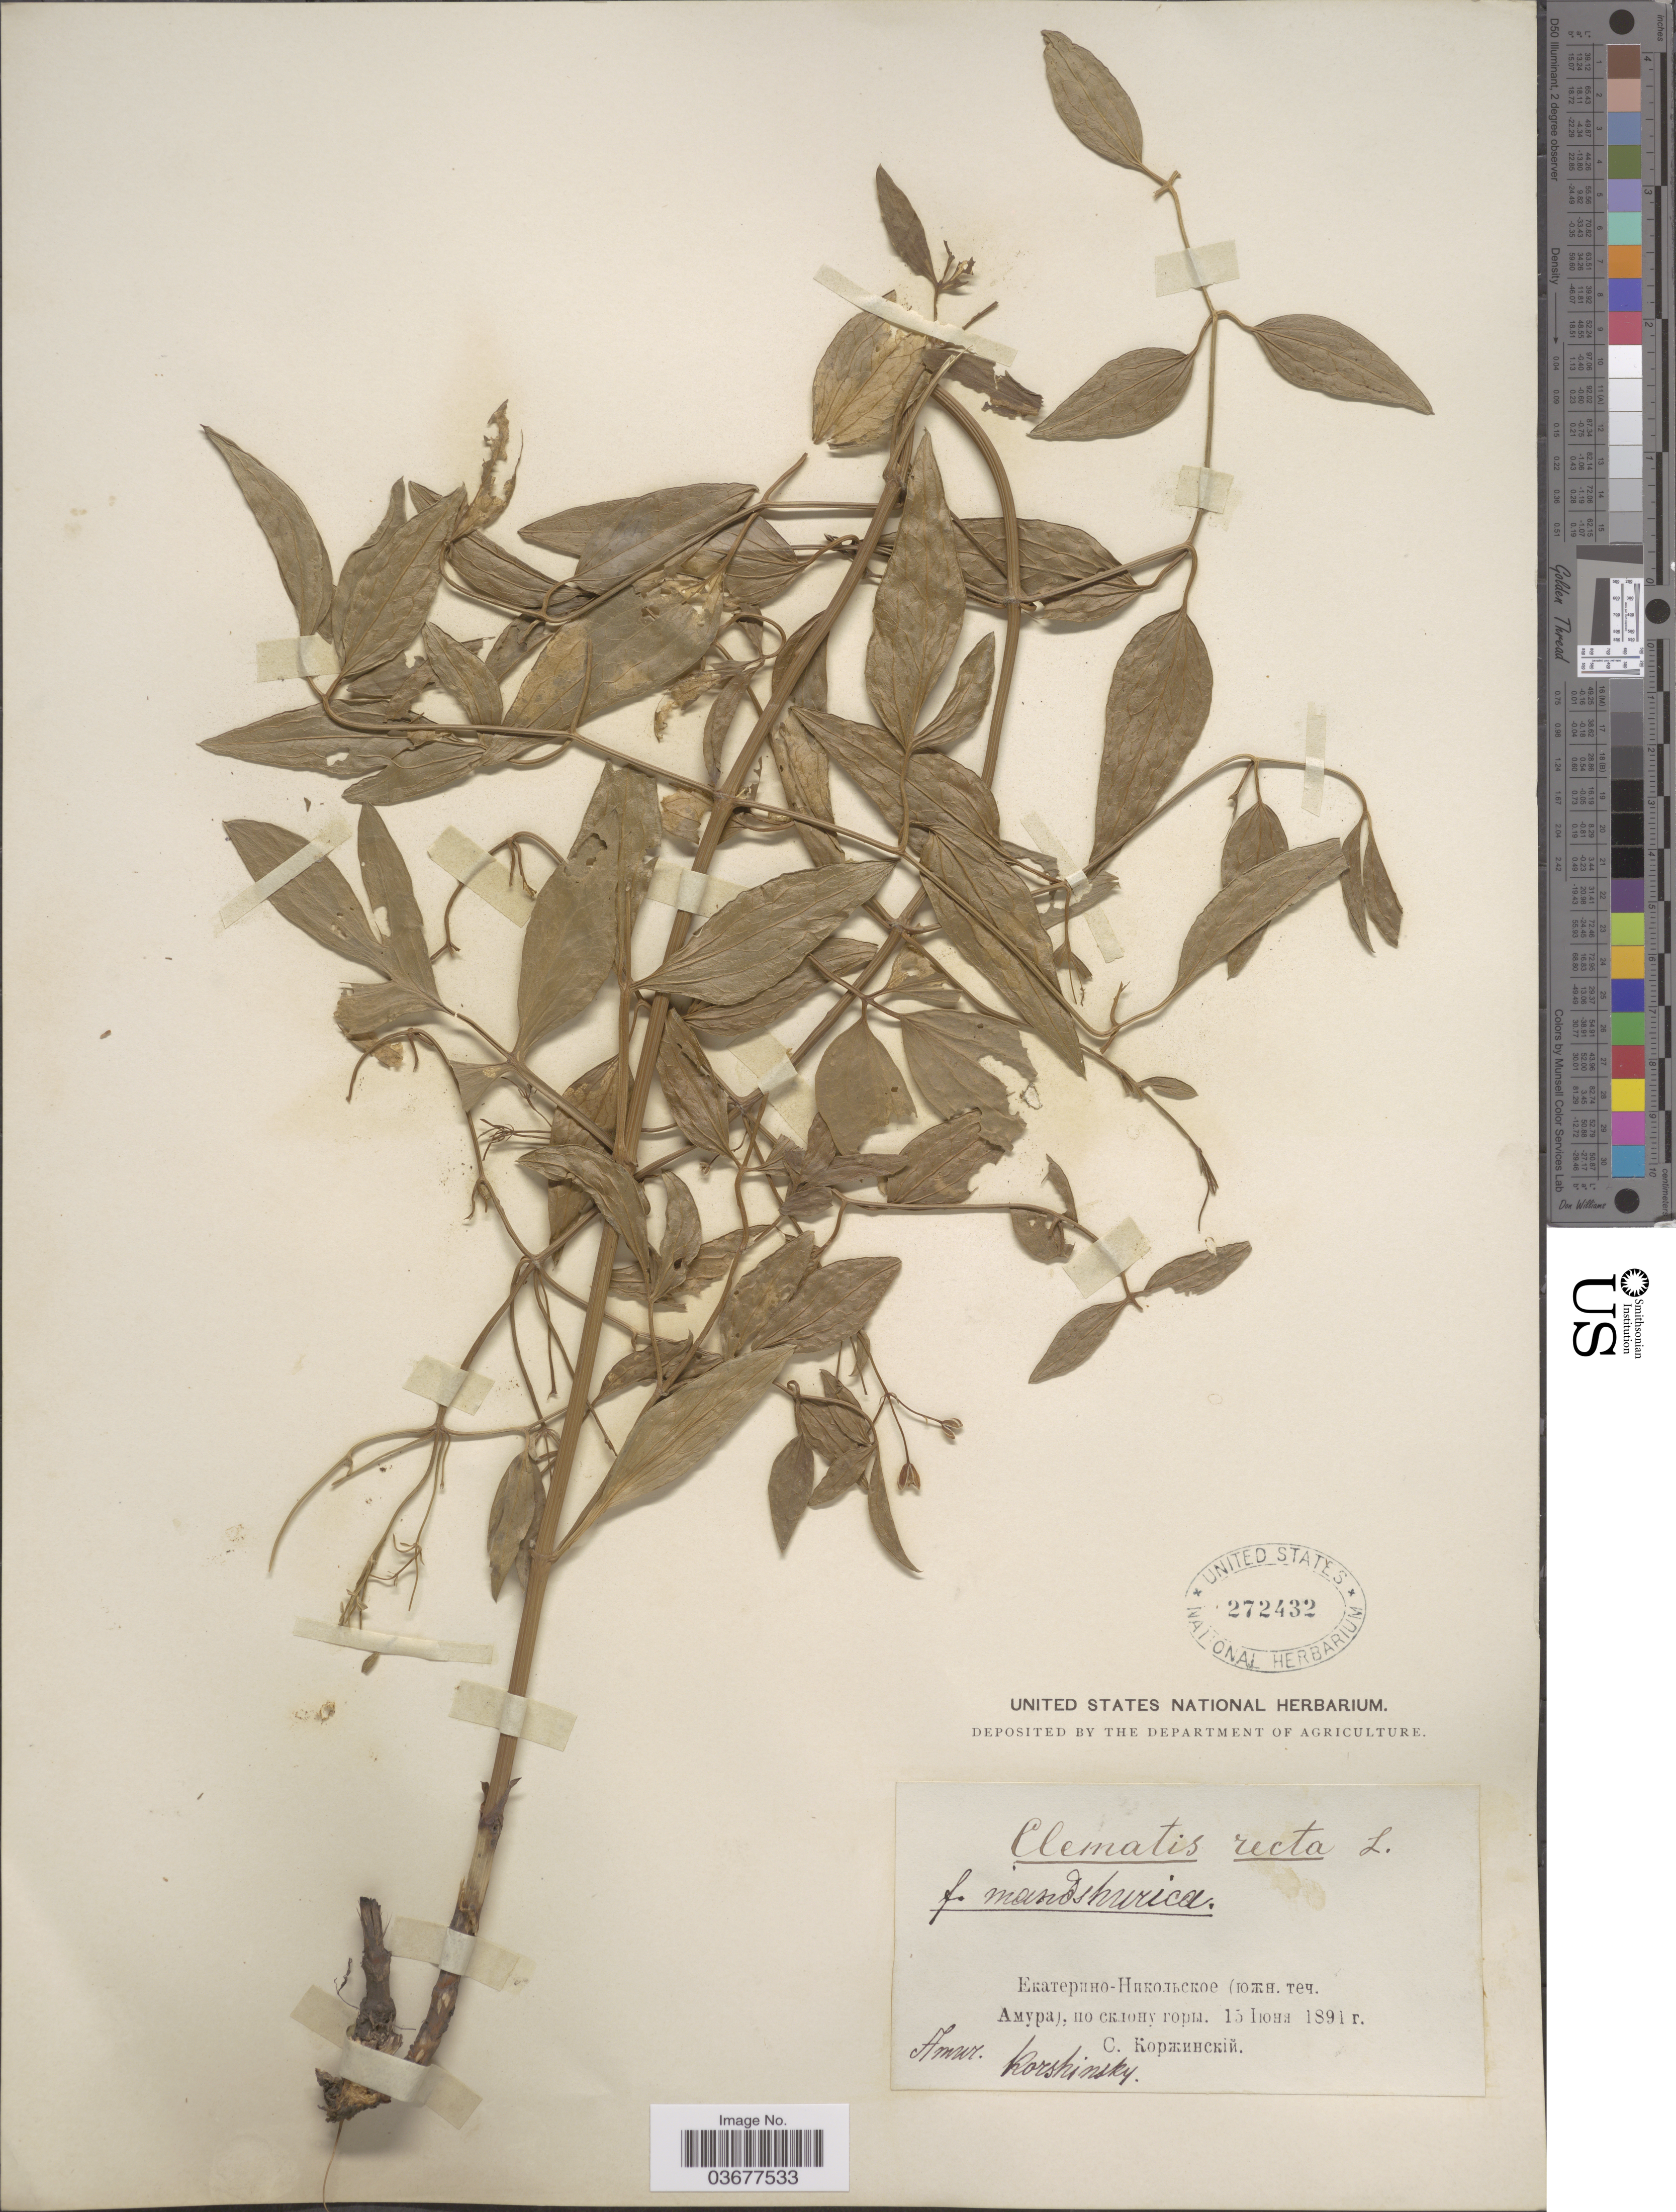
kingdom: Plantae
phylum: Tracheophyta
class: Magnoliopsida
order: Ranunculales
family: Ranunculaceae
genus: Clematis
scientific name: Clematis recta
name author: L.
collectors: S. Korzhinskiy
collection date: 1891-06-15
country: Russian Federation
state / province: Jewish Autonomous O.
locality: Amur river, Ekaterino-Nikolskoye.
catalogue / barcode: US 272432